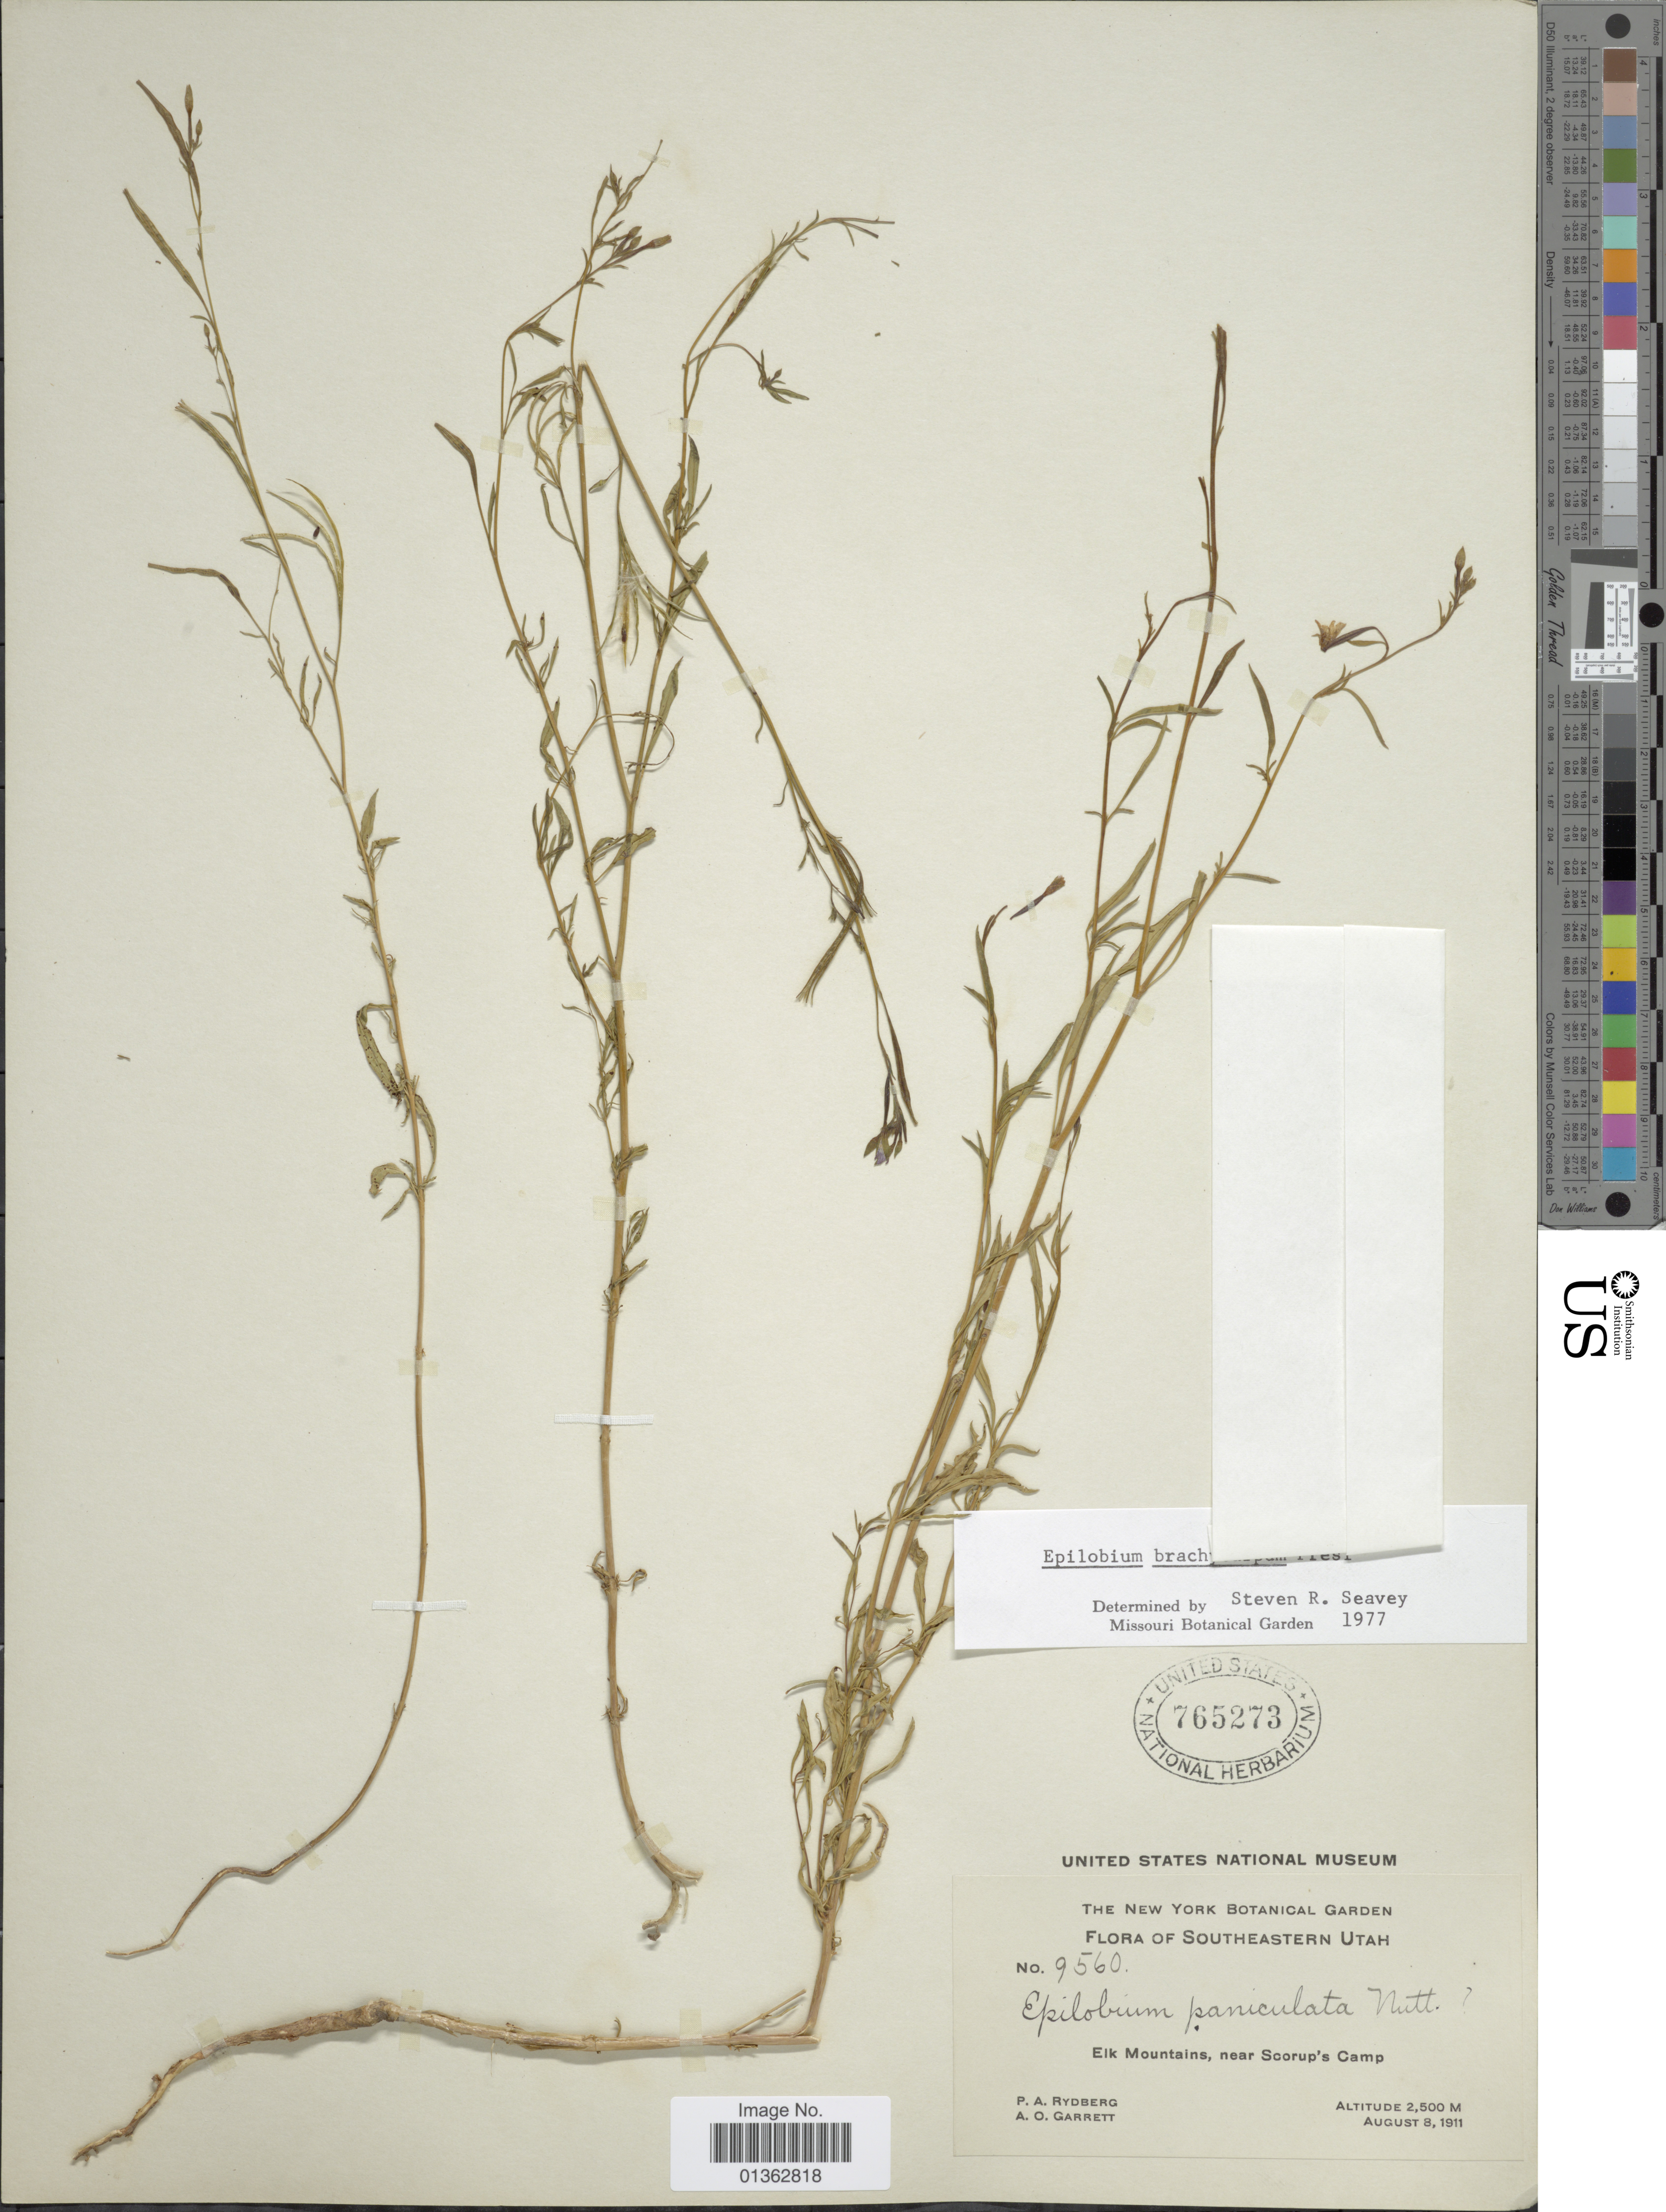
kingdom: Plantae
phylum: Tracheophyta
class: Magnoliopsida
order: Myrtales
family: Onagraceae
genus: Epilobium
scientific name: Epilobium brachycarpum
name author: C. Presl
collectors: P. A. Rydberg & A. O. Garrett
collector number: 9560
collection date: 1911-08-08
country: United States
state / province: Utah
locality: Southeastern Utah. Elk Mountains, near Scorup's Camp.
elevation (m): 2500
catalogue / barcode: US 765273